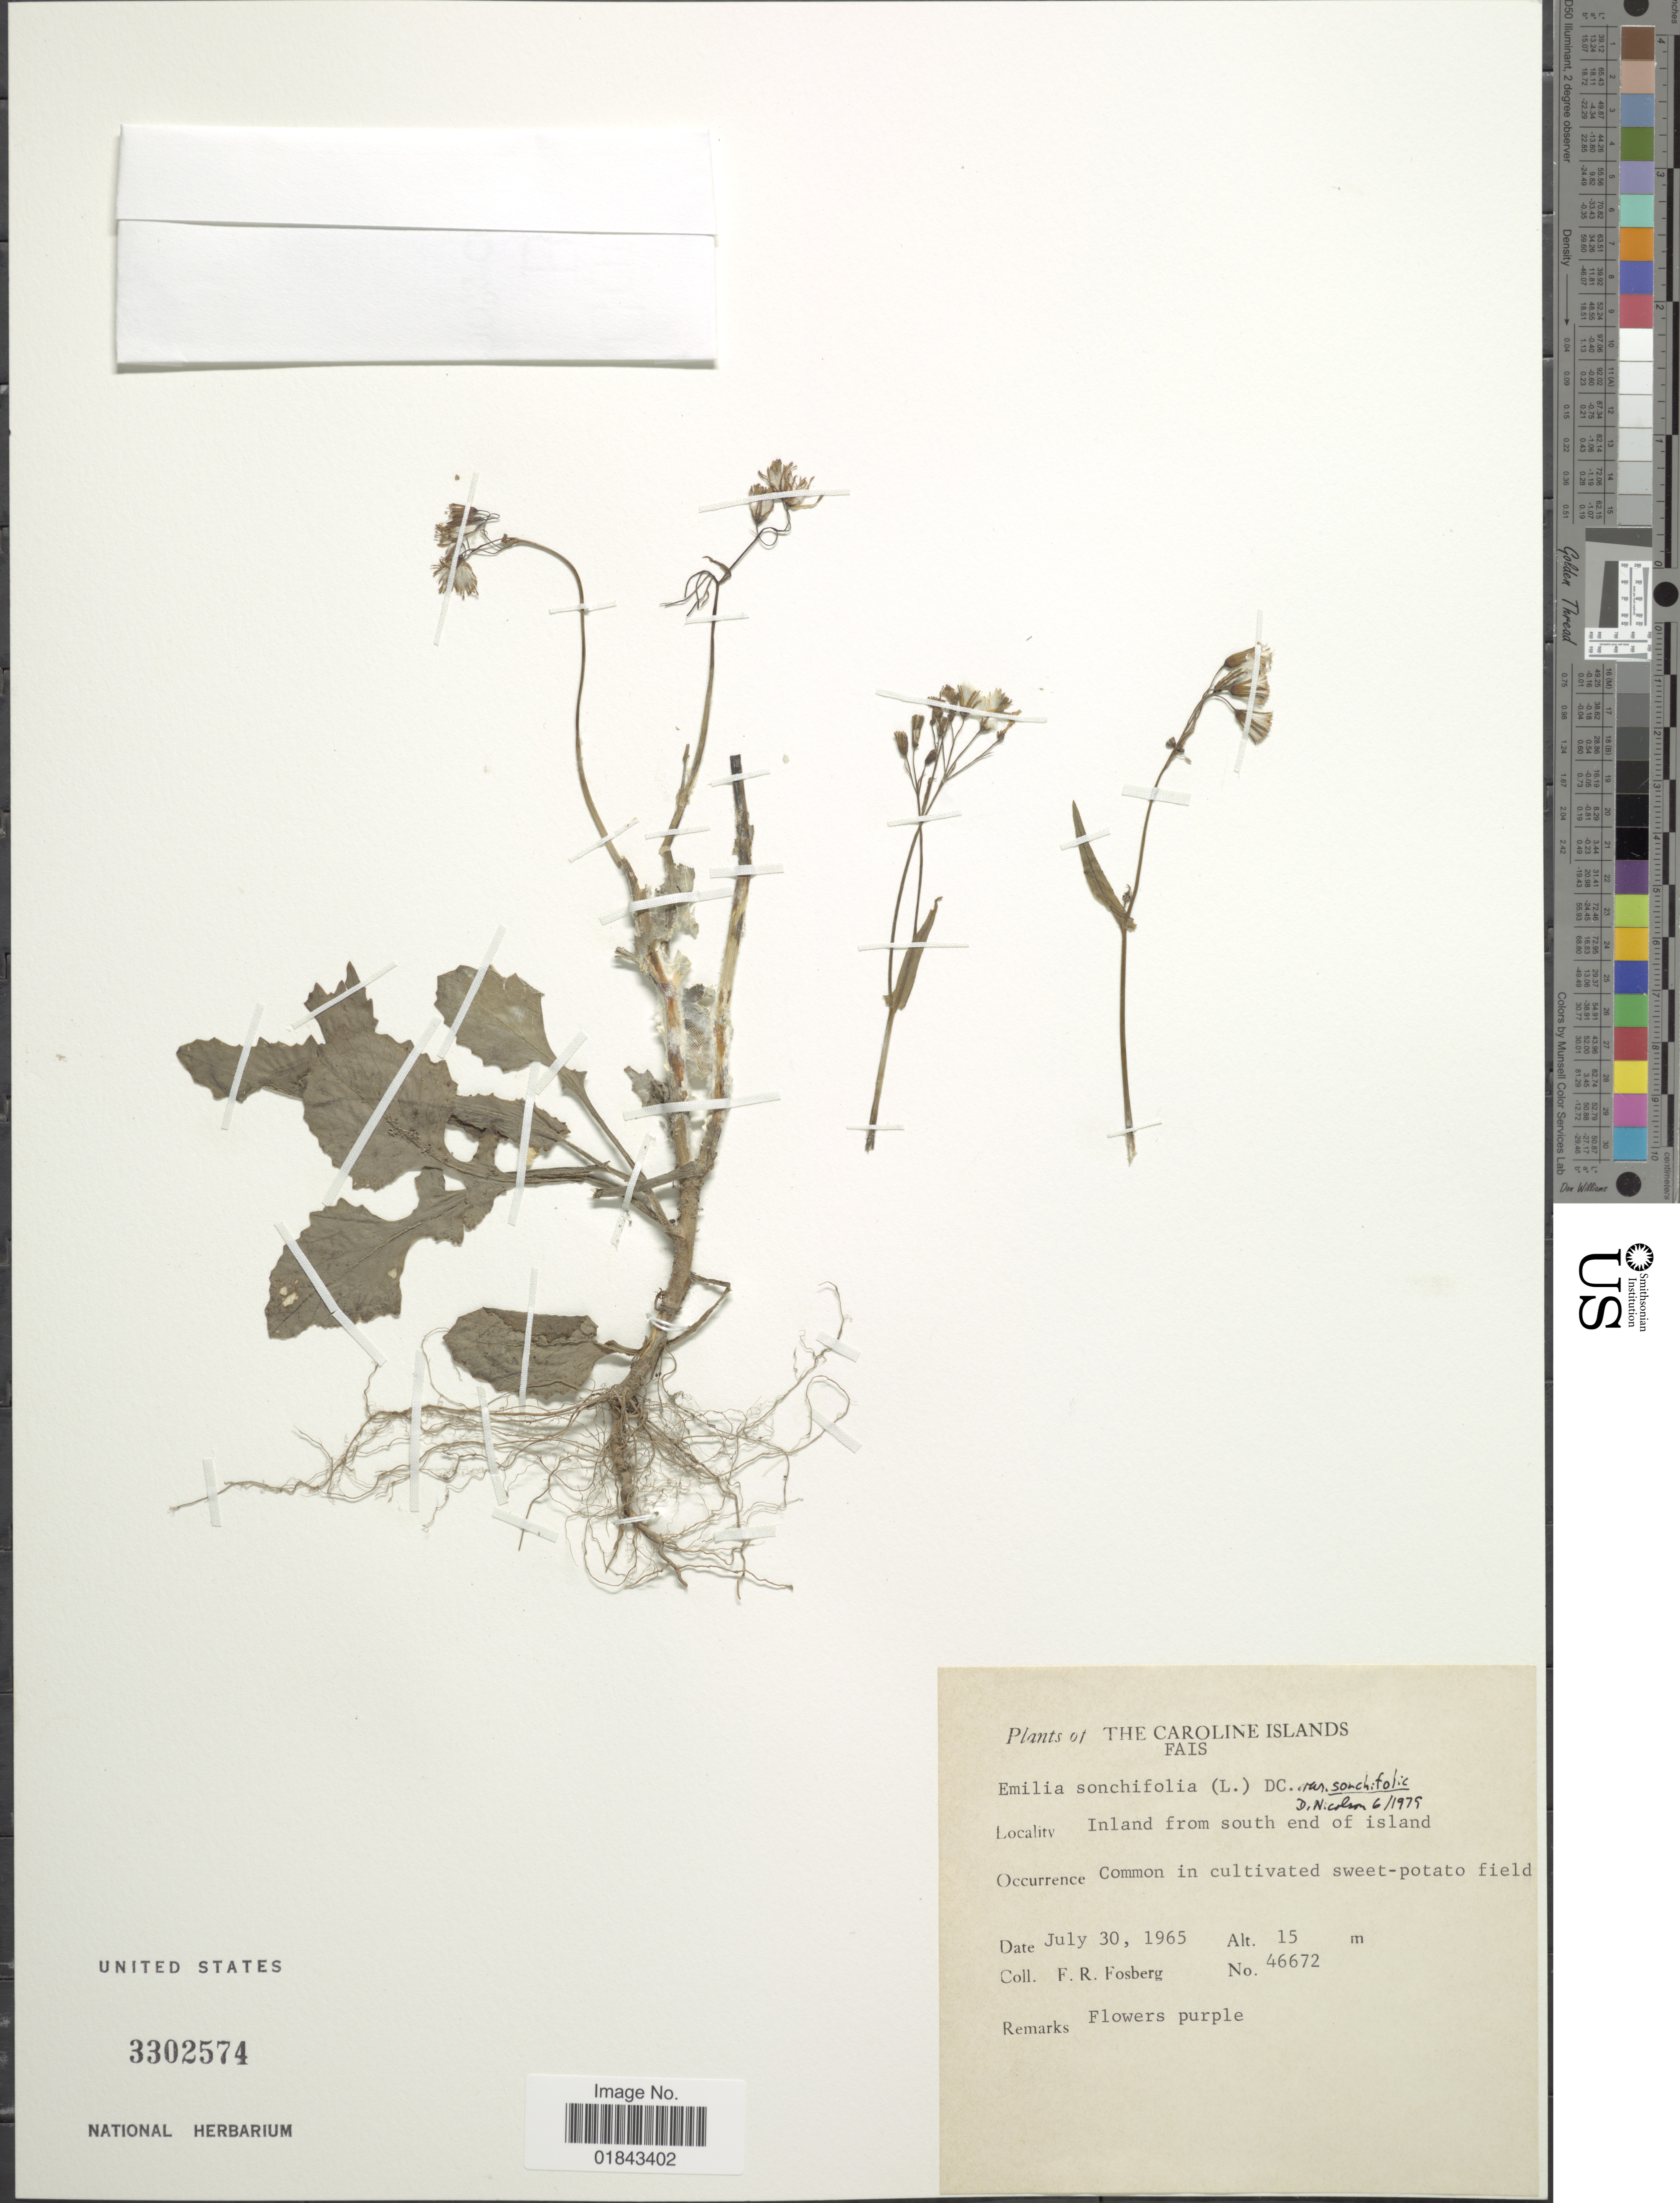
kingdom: Plantae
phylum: Tracheophyta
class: Magnoliopsida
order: Asterales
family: Asteraceae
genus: Emilia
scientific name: Emilia sonchifolia var. sonchifolia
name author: (L.) DC.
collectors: F. R. Fosberg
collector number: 46672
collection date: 1965-07-30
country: Micronesia, Federated States of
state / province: Yap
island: Fais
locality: The Caroline Islands, Fais, inland from south end of island, common in cultivated sweet-potato field.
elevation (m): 15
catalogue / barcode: US 3302574